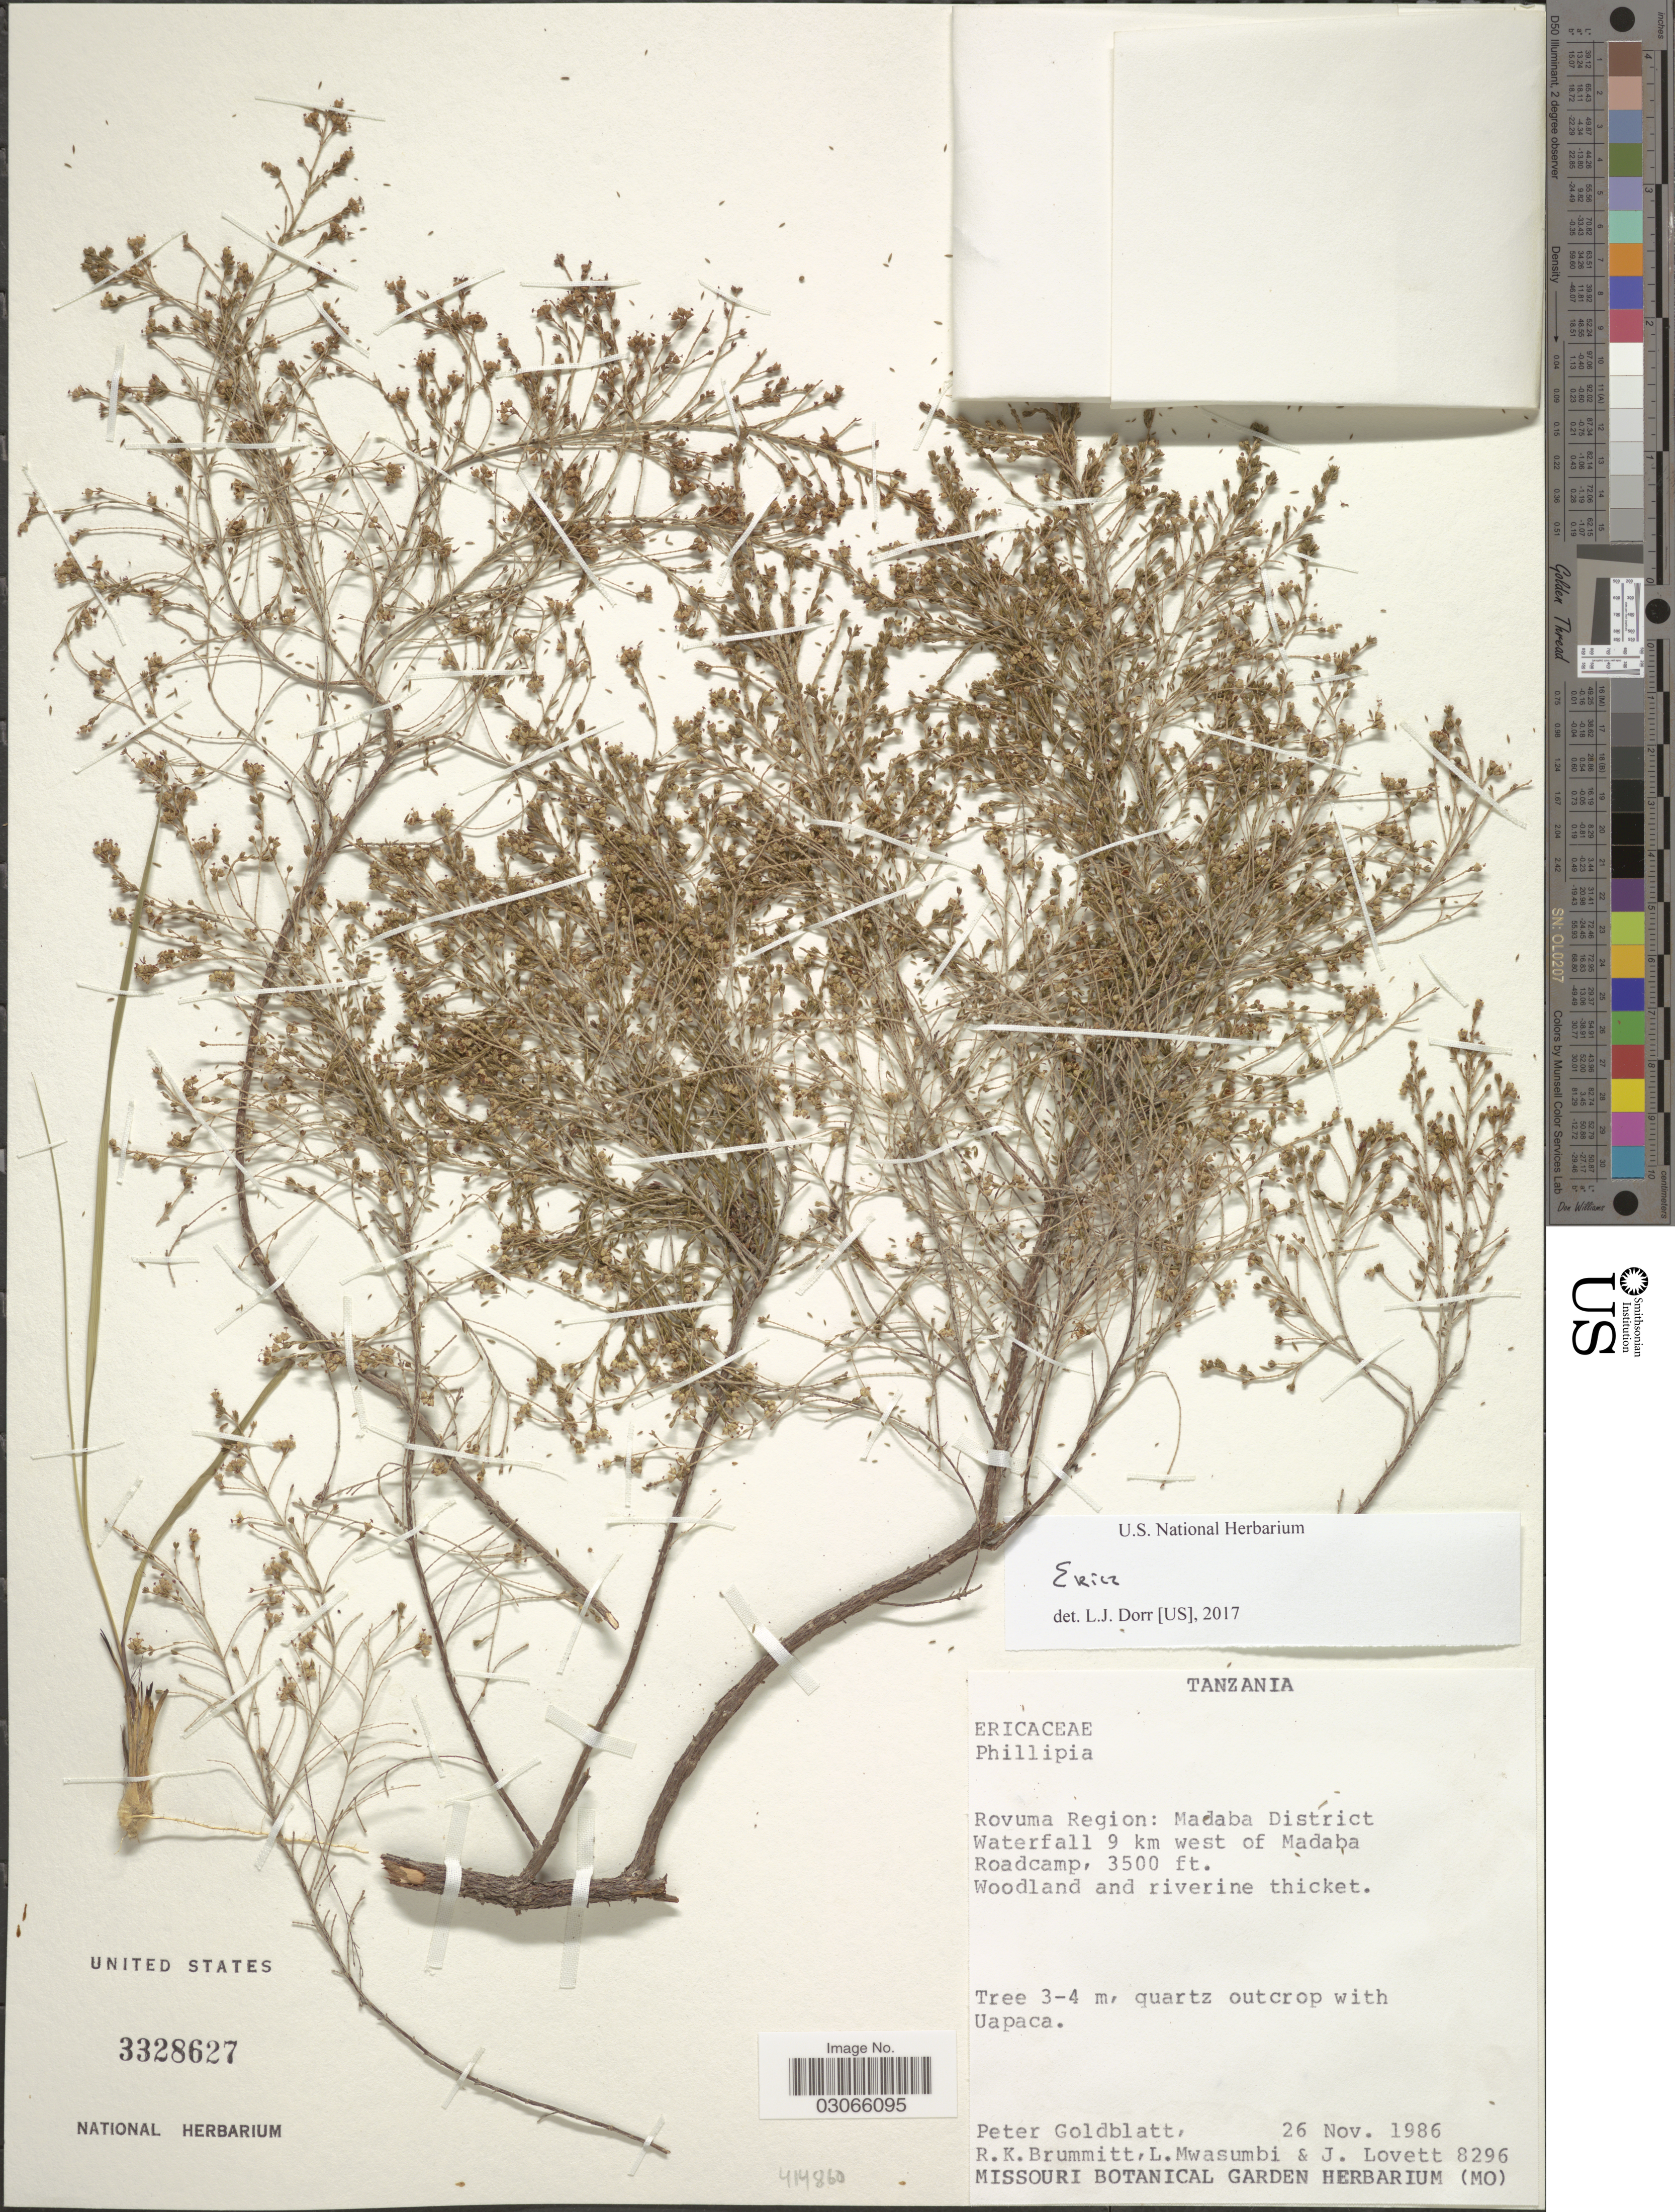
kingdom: Plantae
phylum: Tracheophyta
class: Magnoliopsida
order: Ericales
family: Ericaceae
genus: Erica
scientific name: Erica sp.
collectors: P. Goldblatt, R. K. Brummitt, L. Mwasumbi & J. Lovett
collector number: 8296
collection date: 1986-11-26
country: Tanzania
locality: Rovuma Region: Madaba District, Waterfall 9 km west of Madaba Roadcamp.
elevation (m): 1067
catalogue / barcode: US 3328627